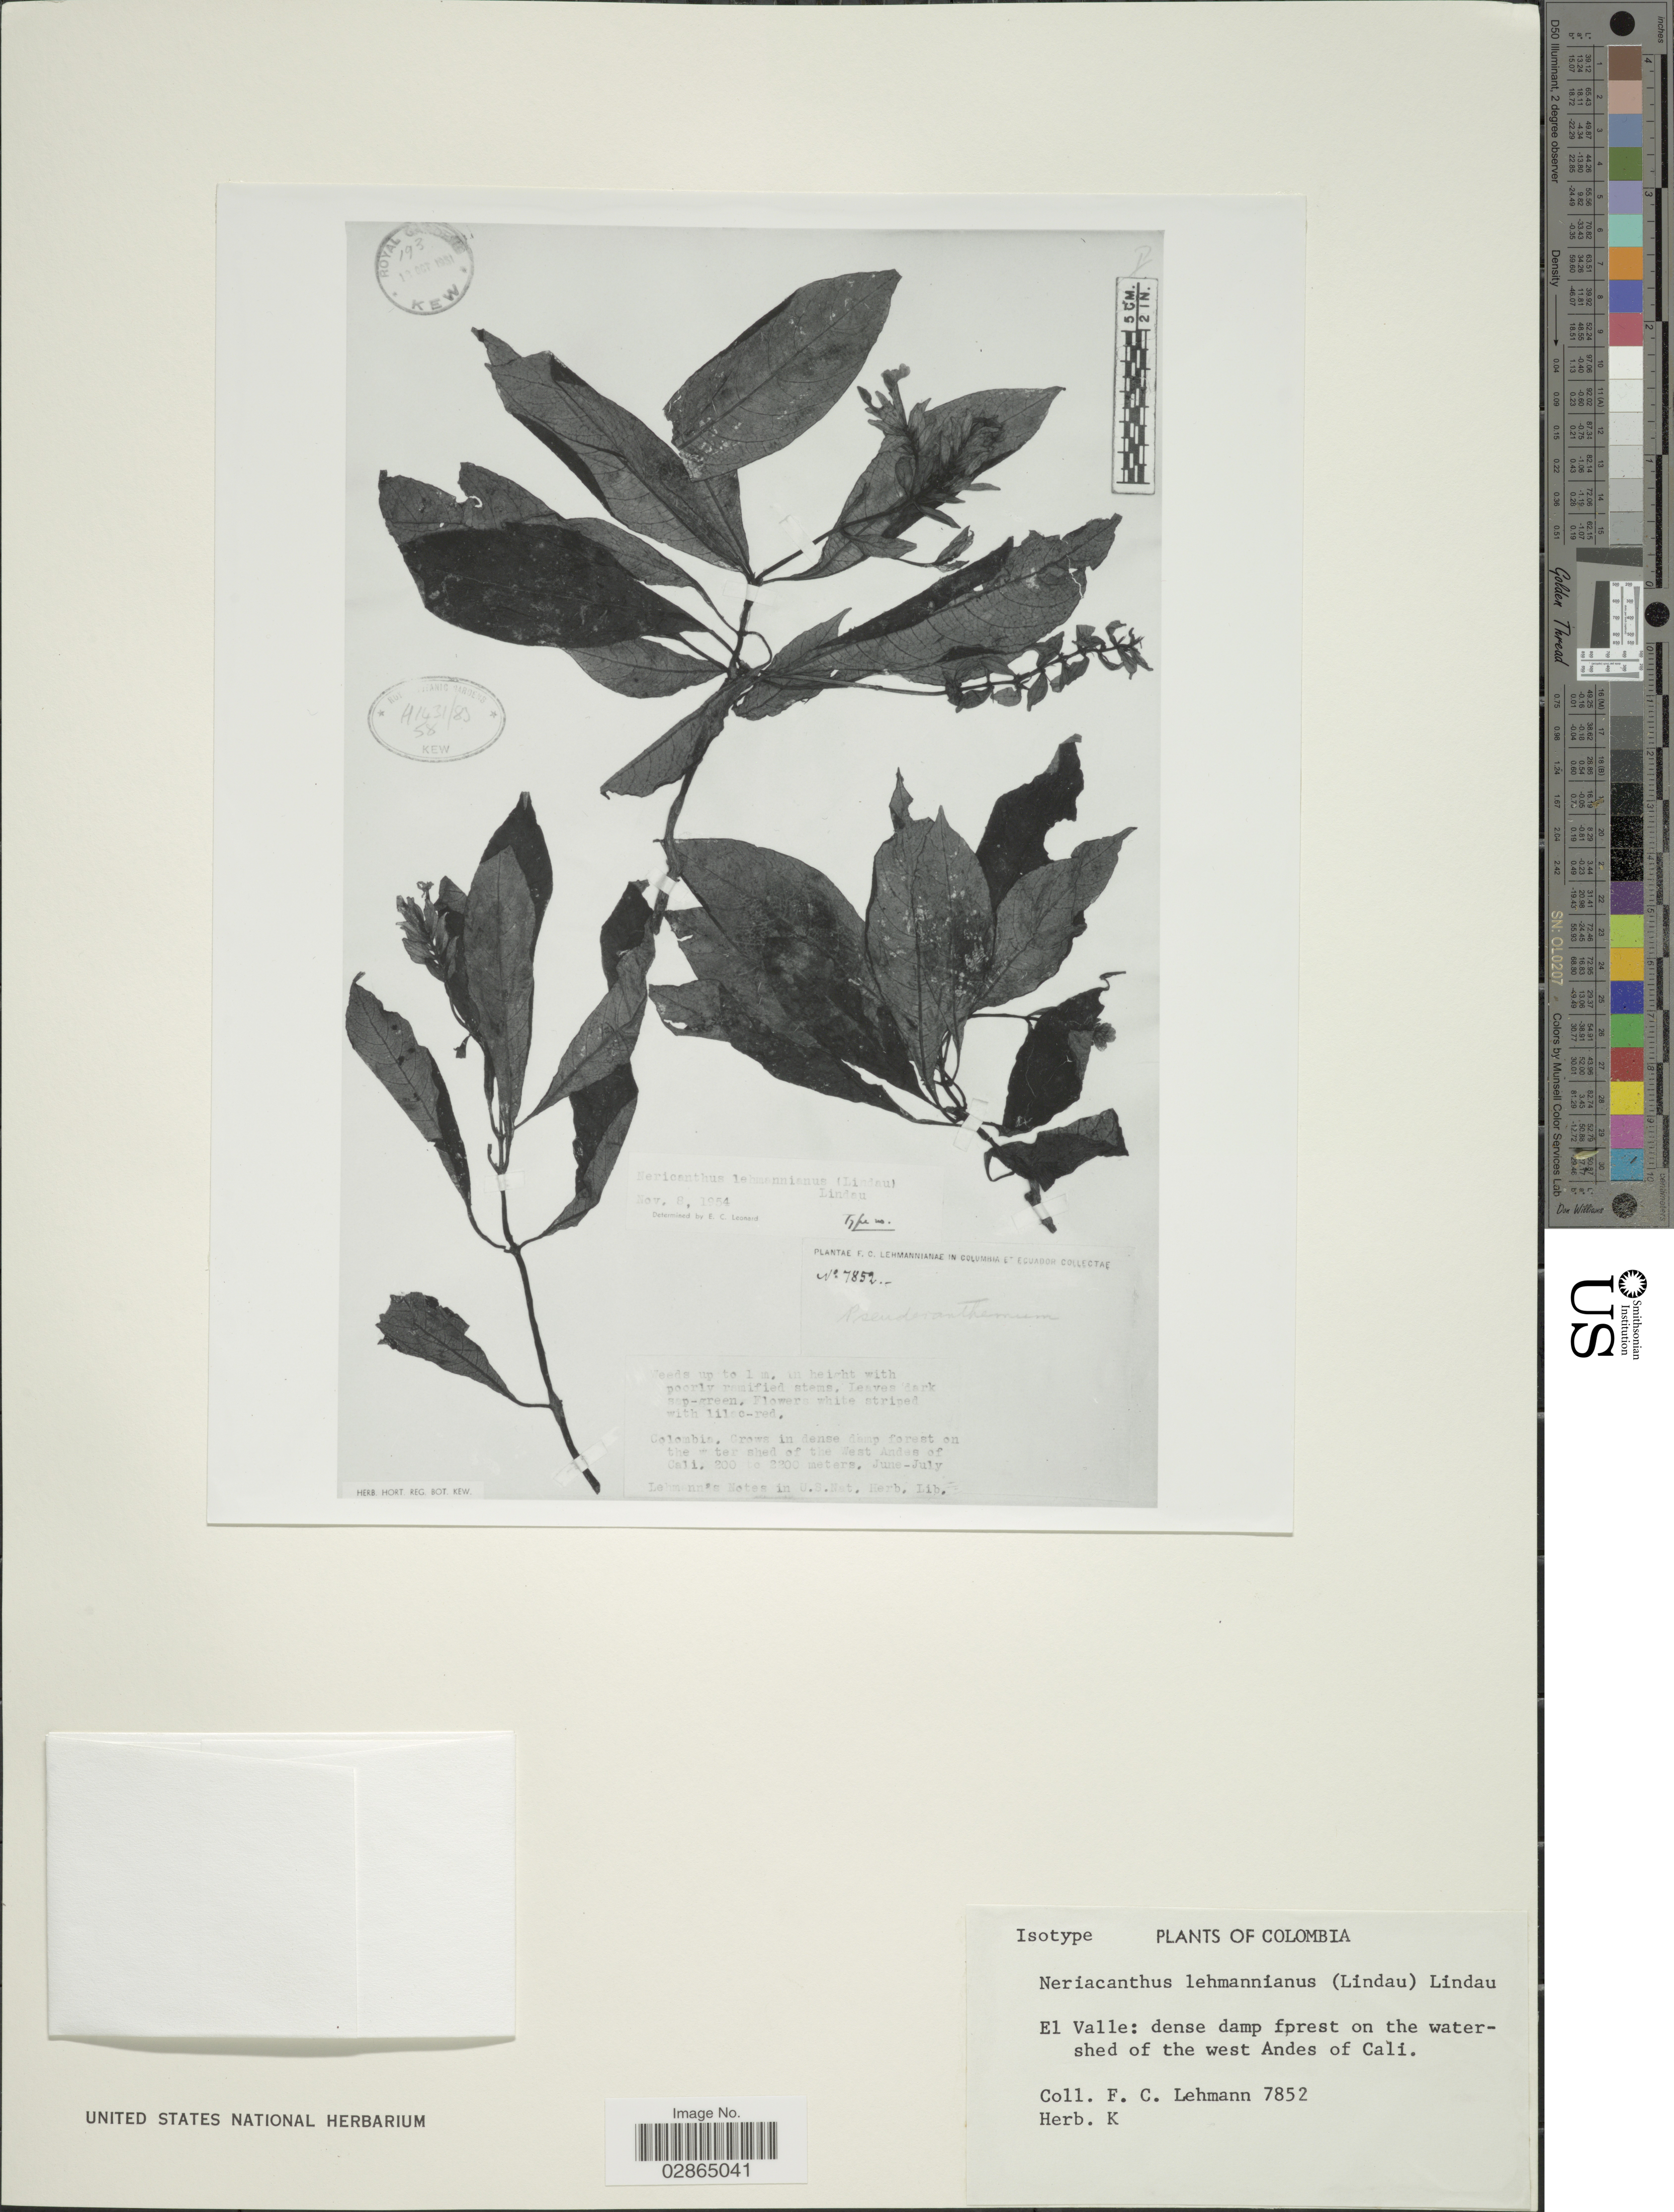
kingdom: Plantae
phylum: Tracheophyta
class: Magnoliopsida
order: Lamiales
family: Acanthaceae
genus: Neriacanthus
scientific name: Neriacanthus lehmannianus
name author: (Lindau) Lindau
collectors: F. C. Lehmann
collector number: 7852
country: Colombia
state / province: Valle del Cauca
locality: El Valle: dense swamp damp forest on the watershed of the west Andes of Cali.